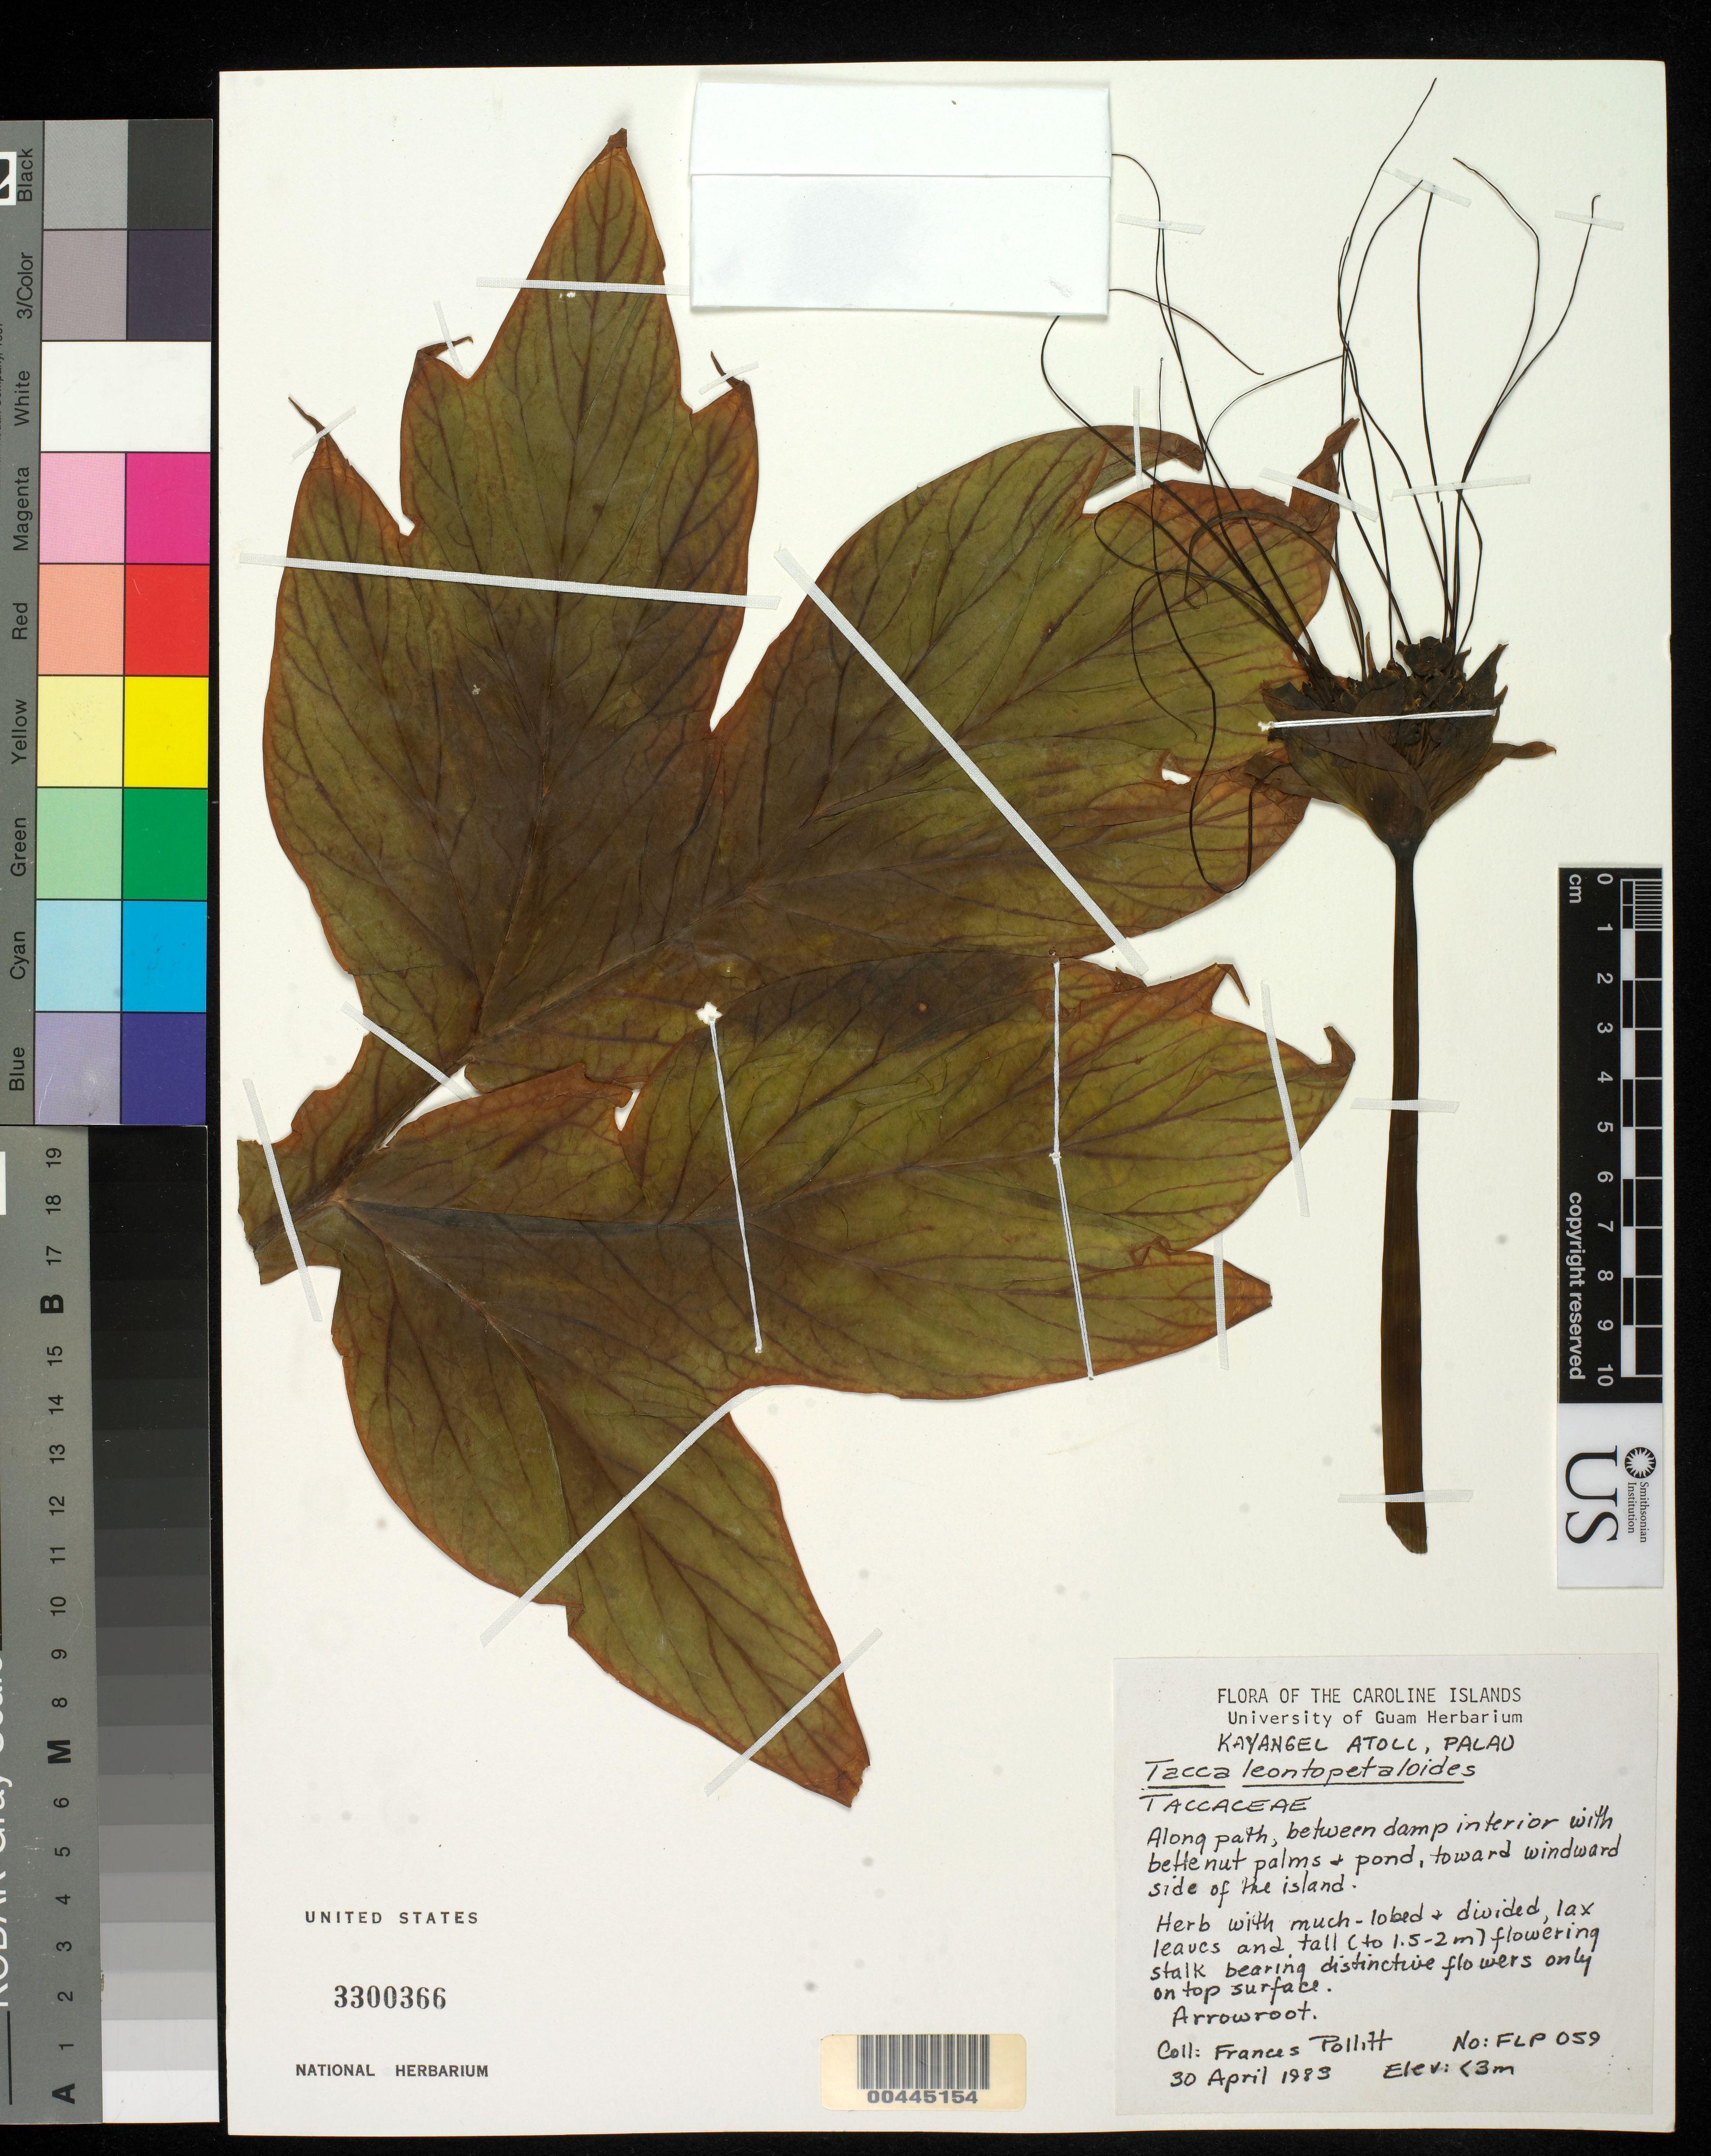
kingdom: Plantae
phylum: Tracheophyta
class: Liliopsida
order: Dioscoreales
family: Dioscoreaceae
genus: Tacca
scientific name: Tacca leontopetaloides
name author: (L.) Kuntze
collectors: F. Pollitt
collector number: Flp 059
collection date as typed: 30 Apr 1983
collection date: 1983-04-30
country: Palau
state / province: Kayangel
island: Ngcheangel [Kayangel] Atoll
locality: Kayangel Atoll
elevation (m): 1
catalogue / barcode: US 3300366